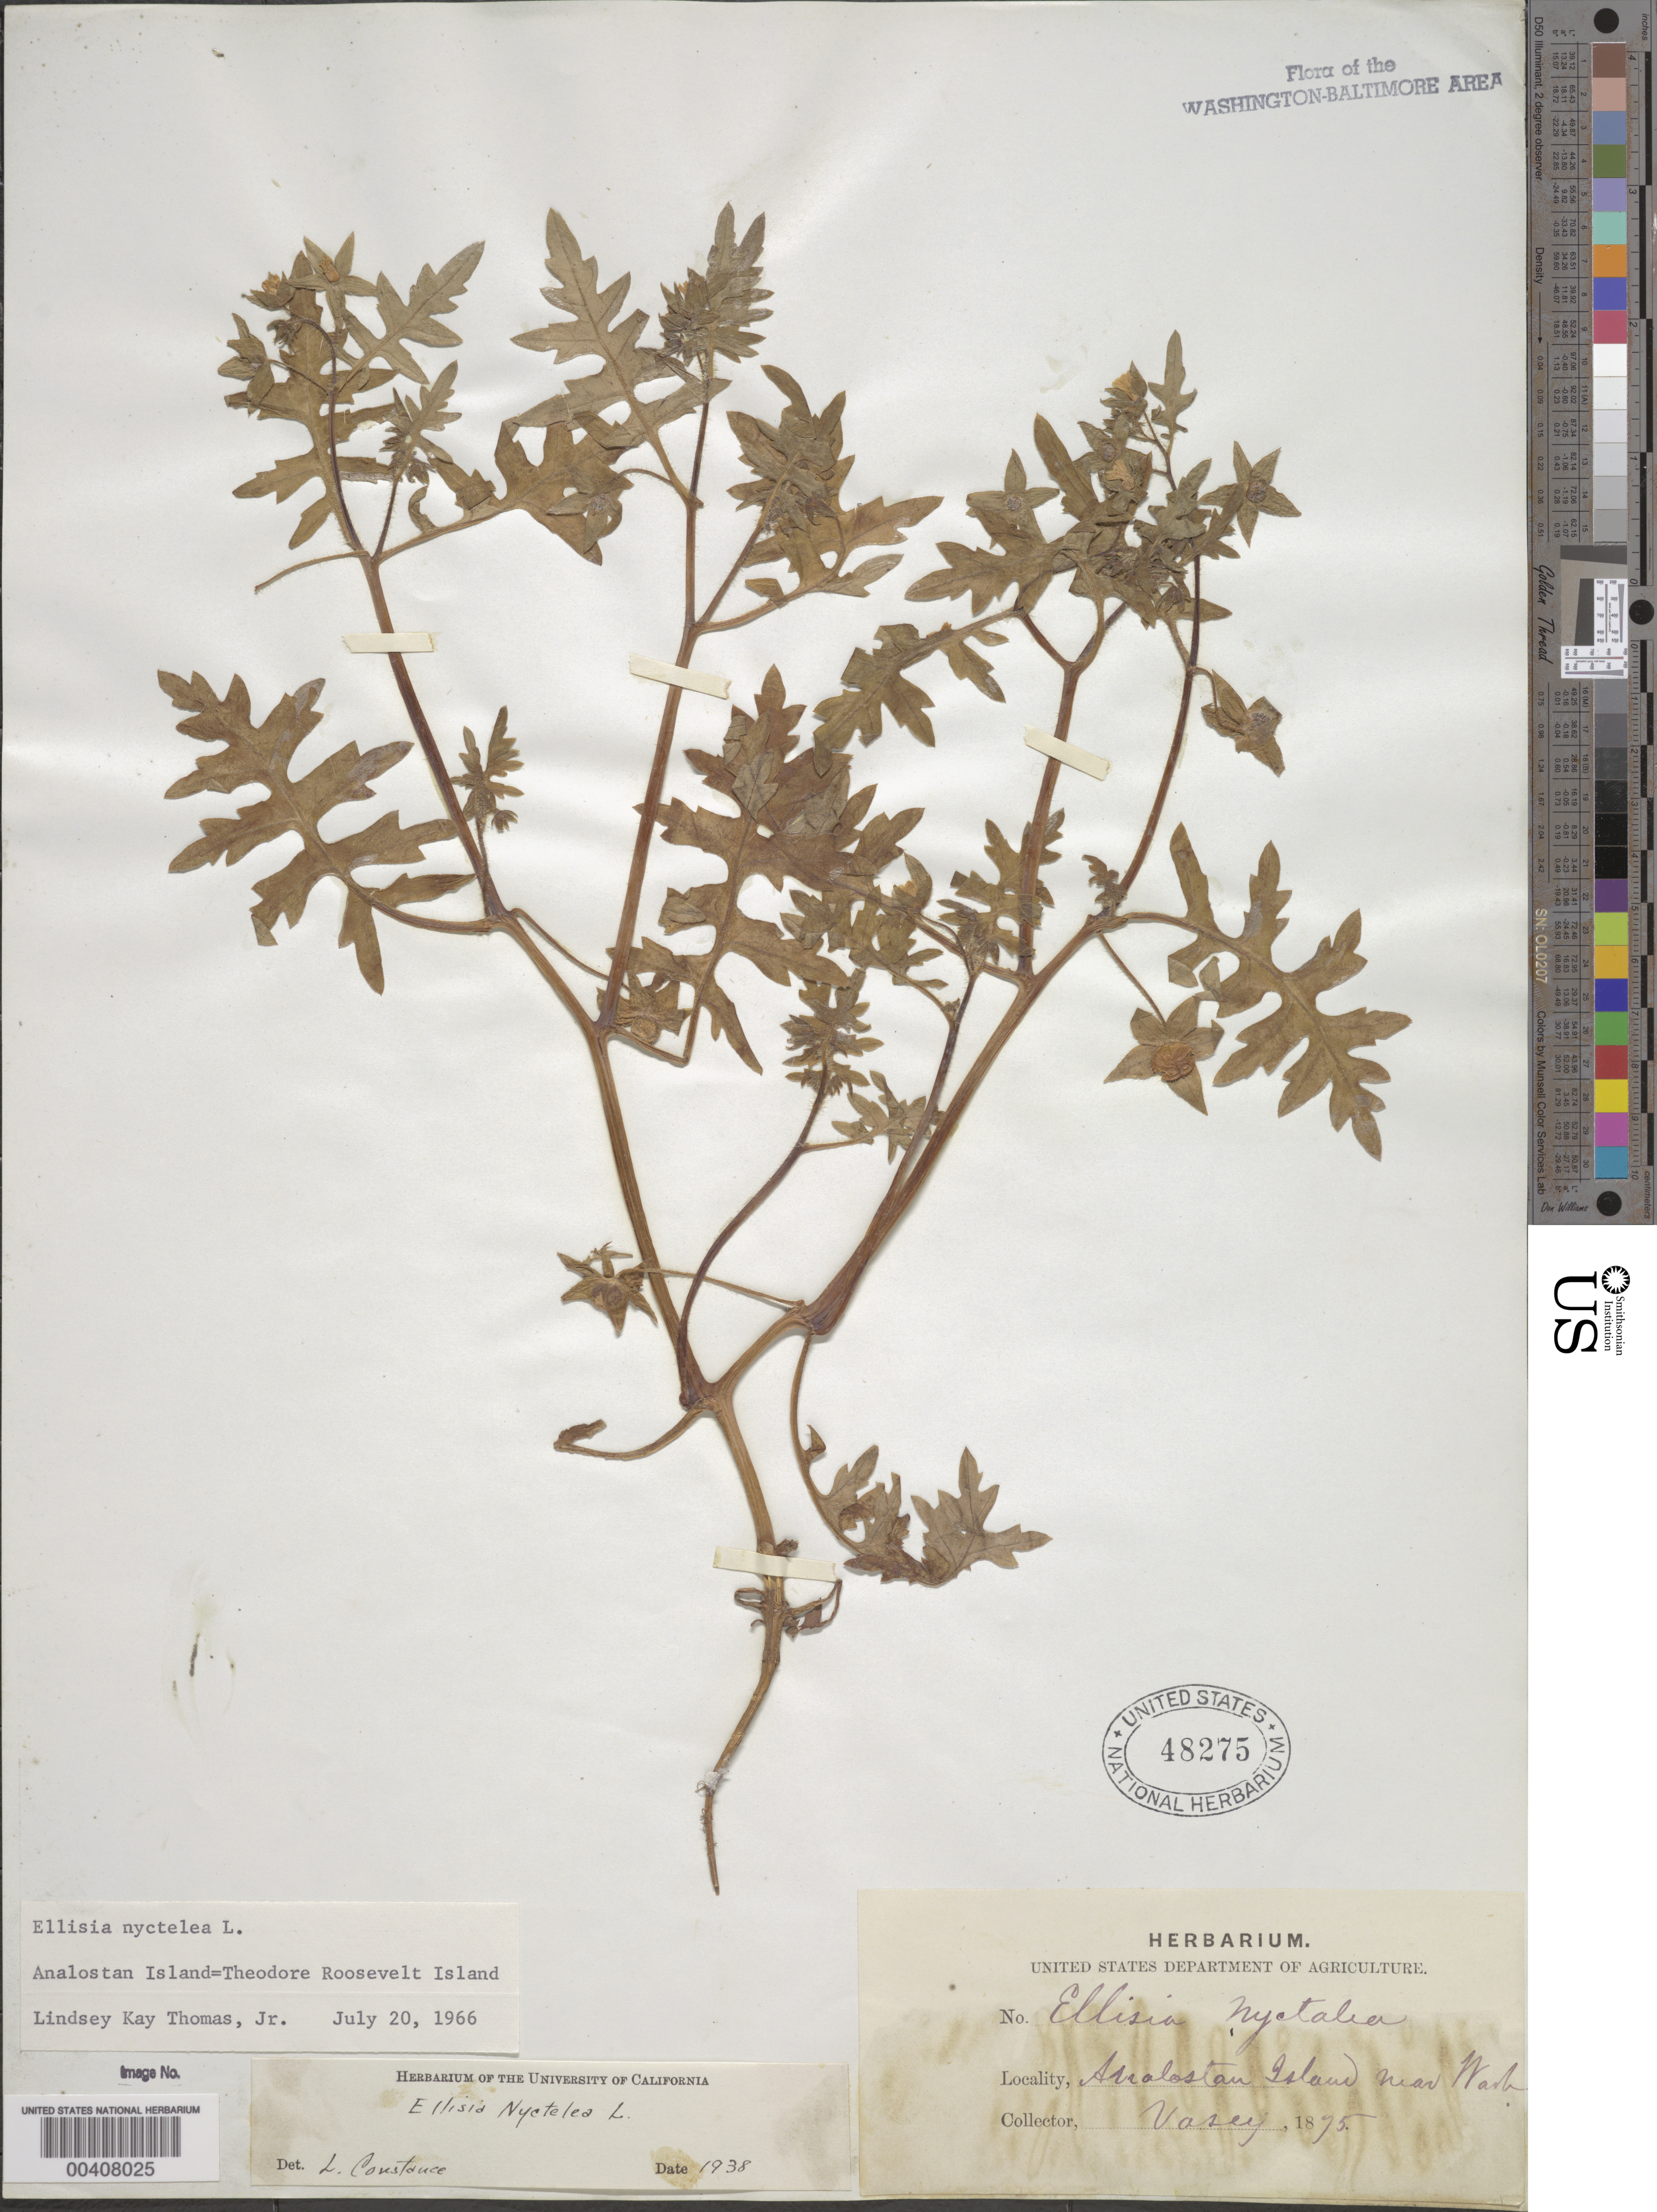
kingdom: Plantae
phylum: Tracheophyta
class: Magnoliopsida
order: Boraginales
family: Hydrophyllaceae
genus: Ellisia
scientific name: Ellisia nyctelea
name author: L.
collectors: G. Vasey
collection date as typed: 1875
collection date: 1875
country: United States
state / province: District of Columbia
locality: Analostan Island = Theodore Roosevelt Island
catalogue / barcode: US 48275